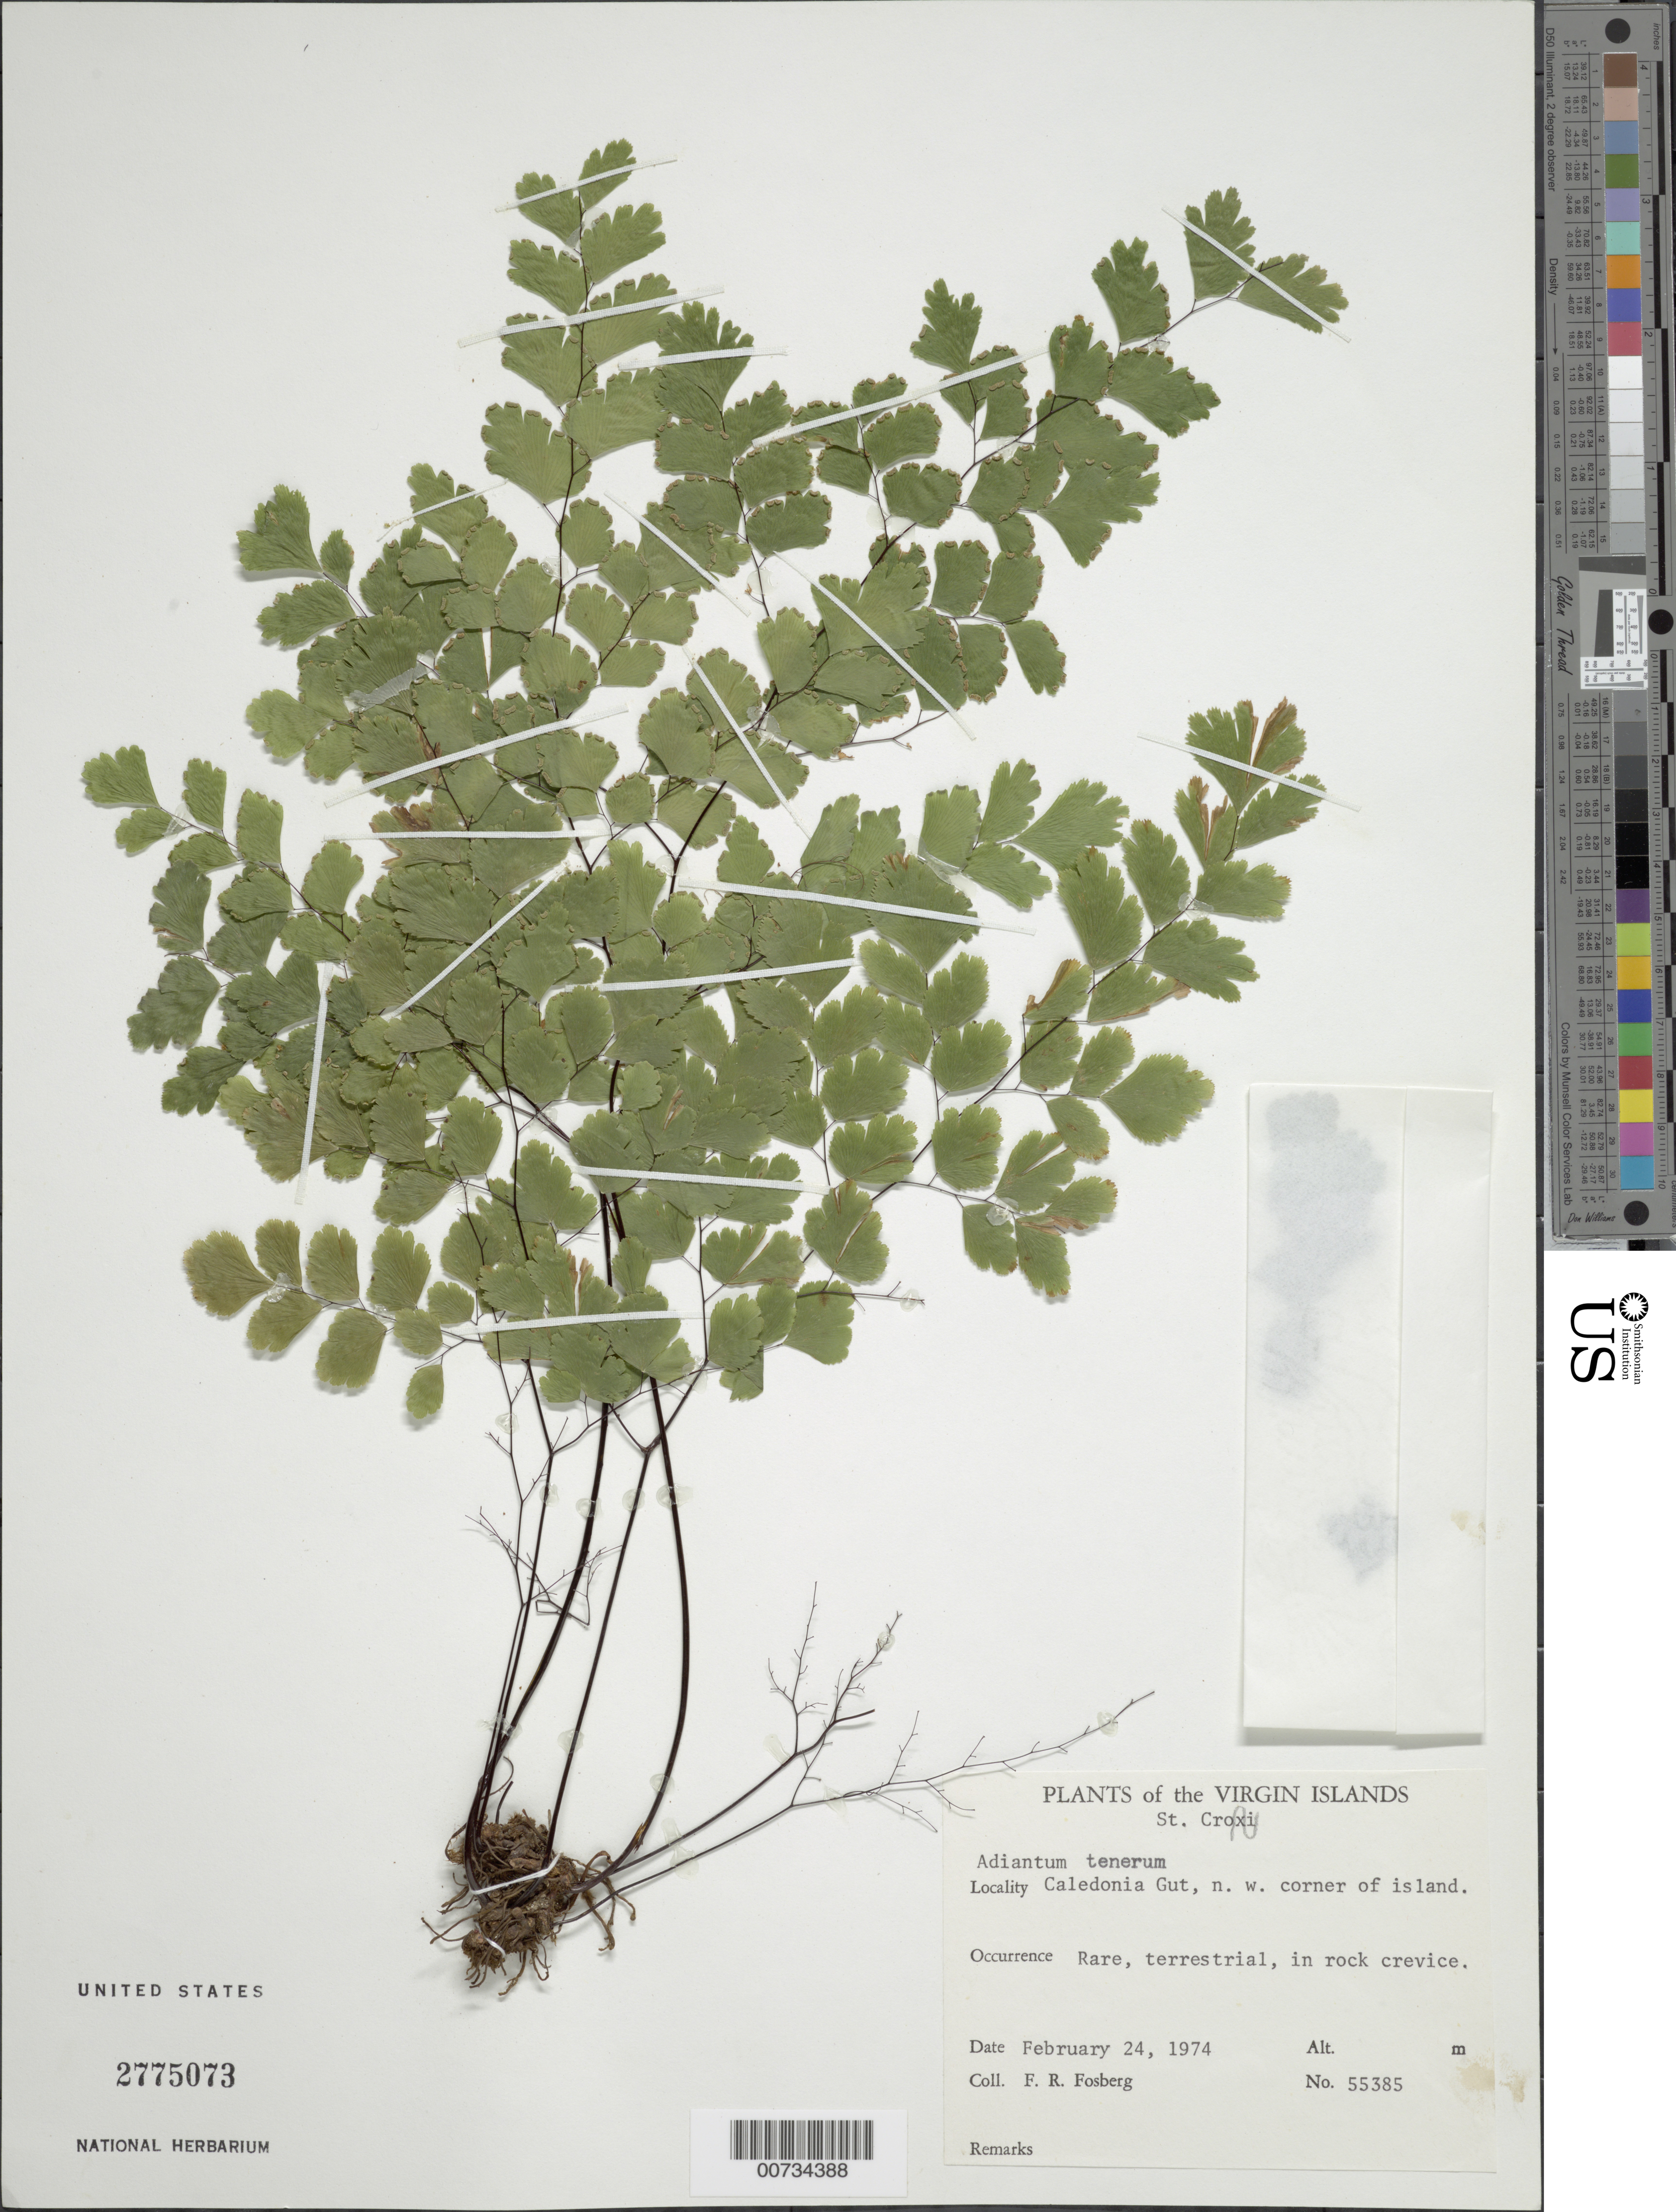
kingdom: Plantae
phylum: Tracheophyta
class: Polypodiopsida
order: Polypodiales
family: Pteridaceae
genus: Adiantum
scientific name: Adiantum tenerum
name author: Sw.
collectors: F. R. Fosberg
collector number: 55385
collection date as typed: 24 Feb 1974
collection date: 1974-02-24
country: U.S. Virgin Islands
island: St. Croix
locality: St. Croix, Caledonia Gut, NW corner of island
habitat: Terrestrial, in rock crevice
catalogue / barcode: US 2775073